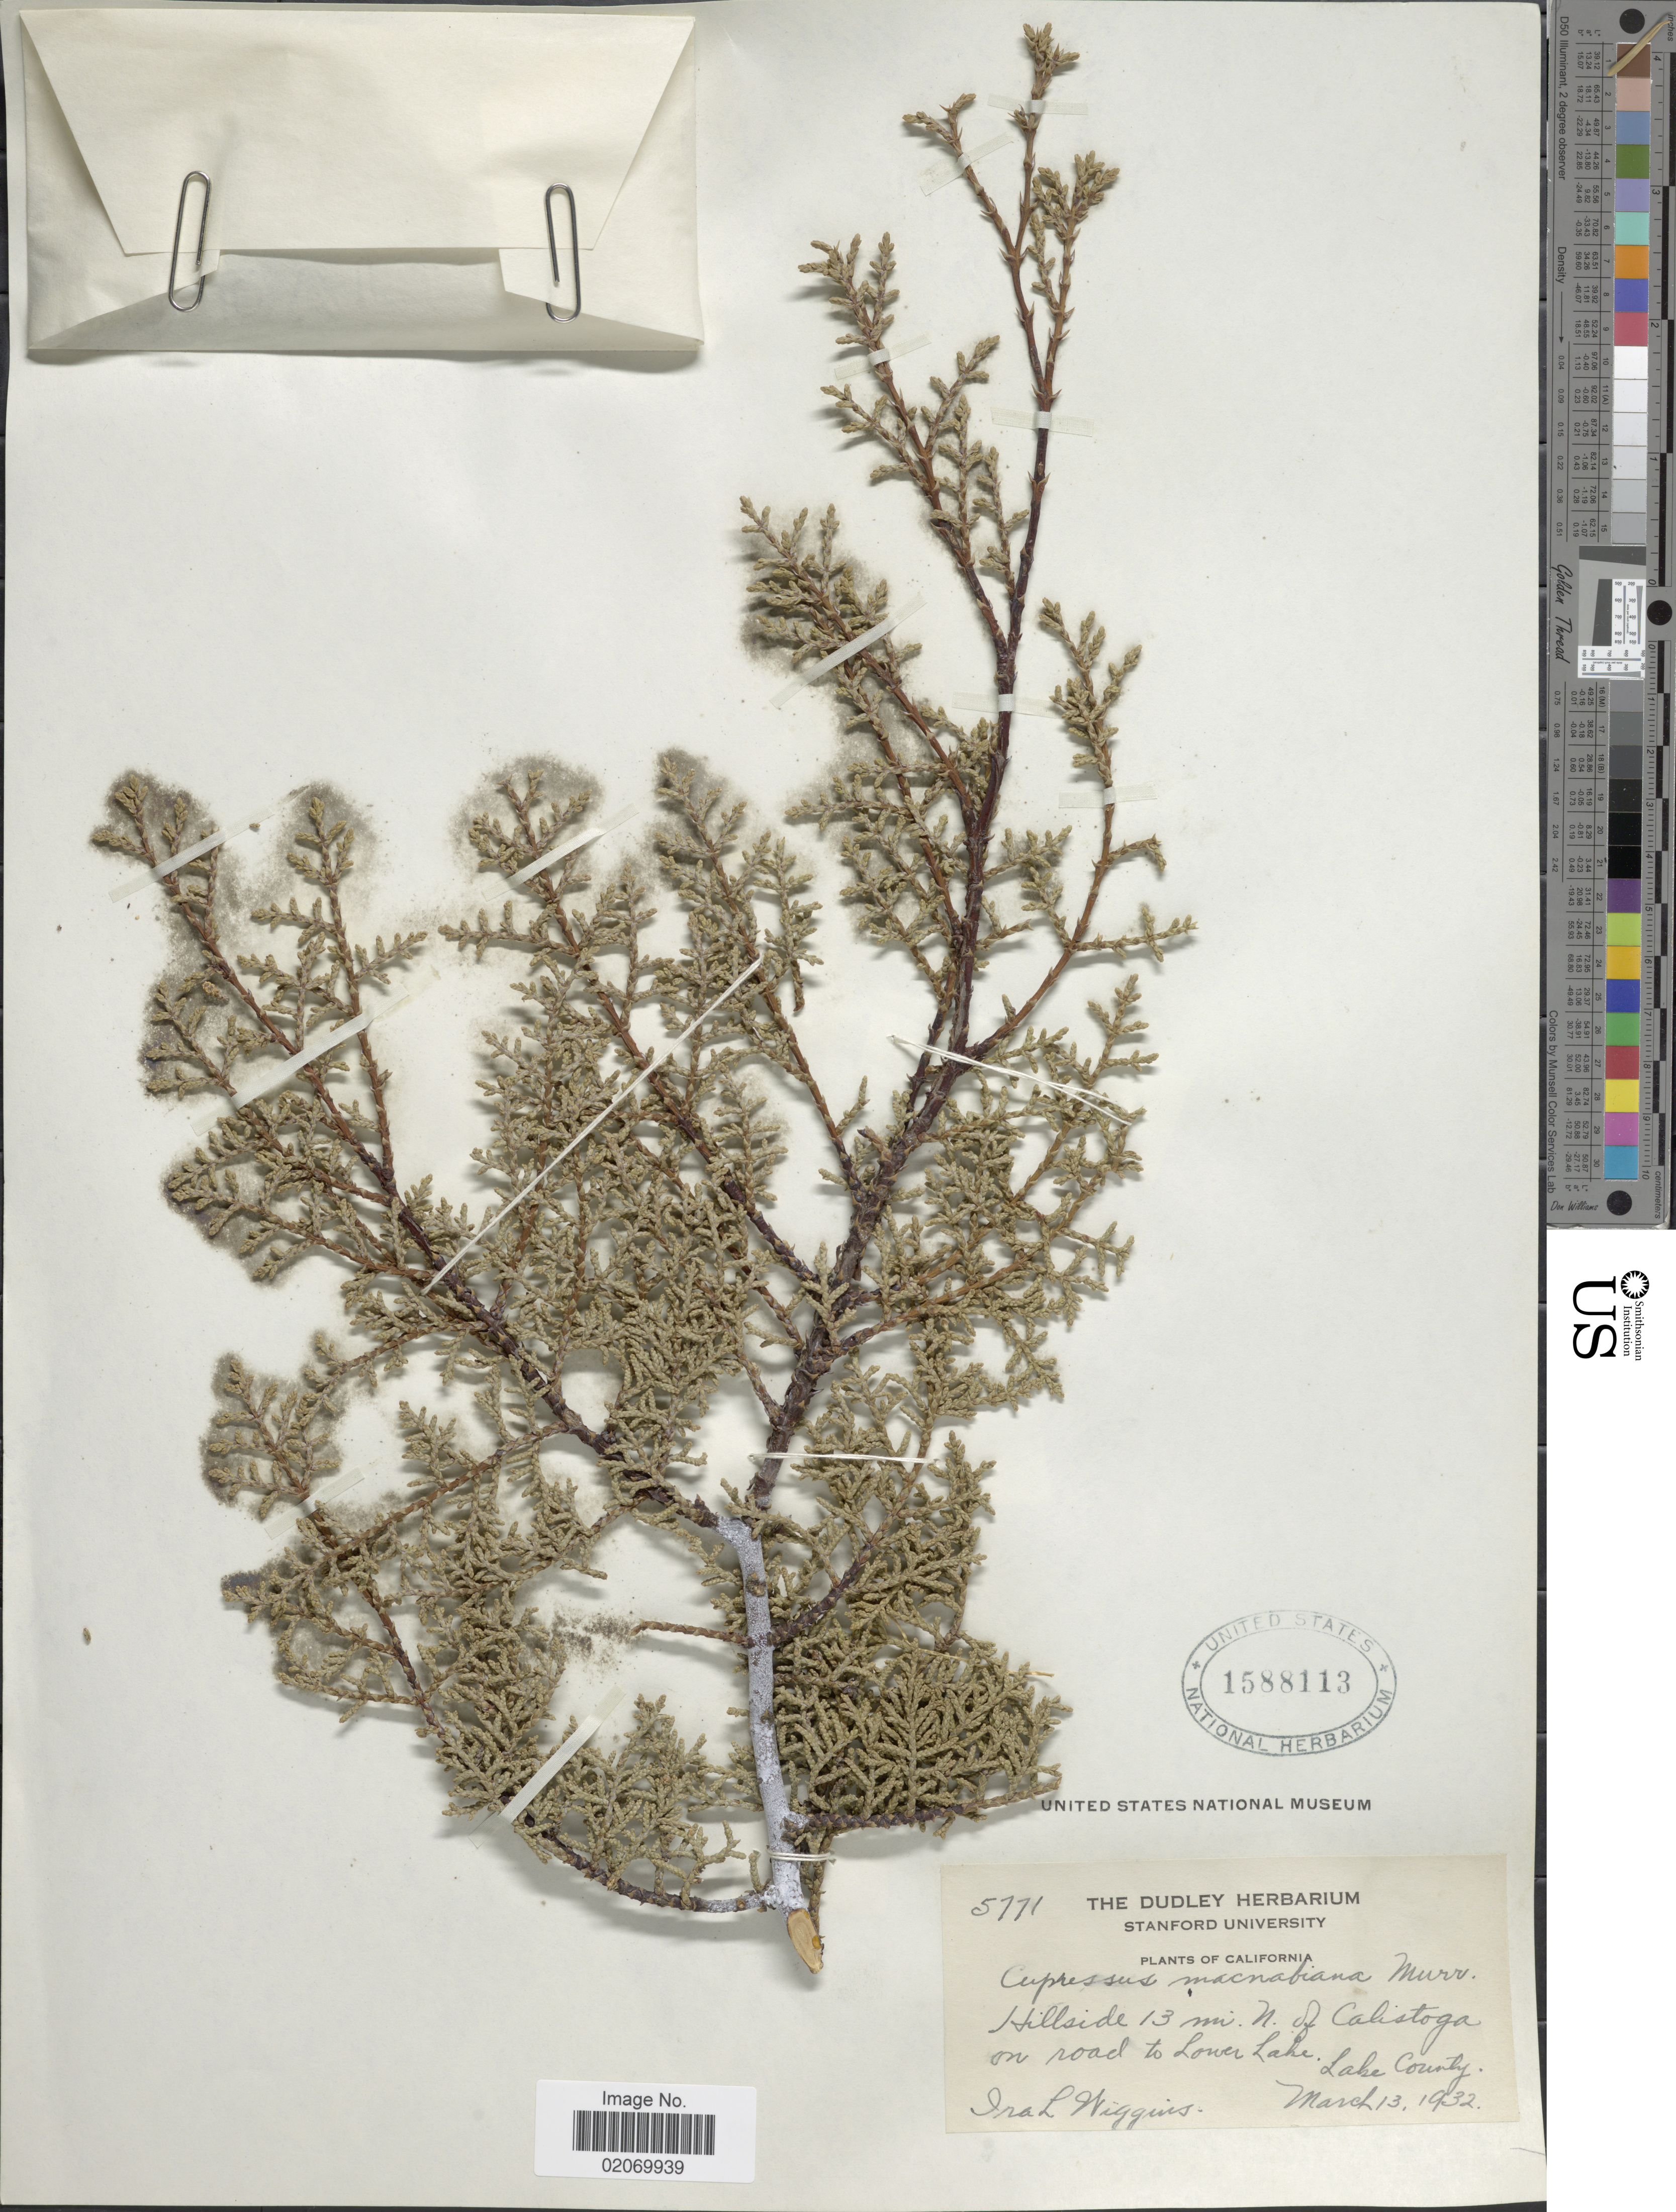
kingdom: Plantae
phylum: Tracheophyta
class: Pinopsida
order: Pinales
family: Cupressaceae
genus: Hesperocyparis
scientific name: Hesperocyparis macnabiana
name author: (A. Murray) Bartel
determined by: (US) Smithsonian Institution - National Museum of Natural History - Department of Botany (UNITED STATES)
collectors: I. L. Wiggins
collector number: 5771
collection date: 1932-03-13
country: United States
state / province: California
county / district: Lake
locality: Hillside 13 mi N of Calistoga on road to Lower Lake, Lake County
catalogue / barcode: US 1588113